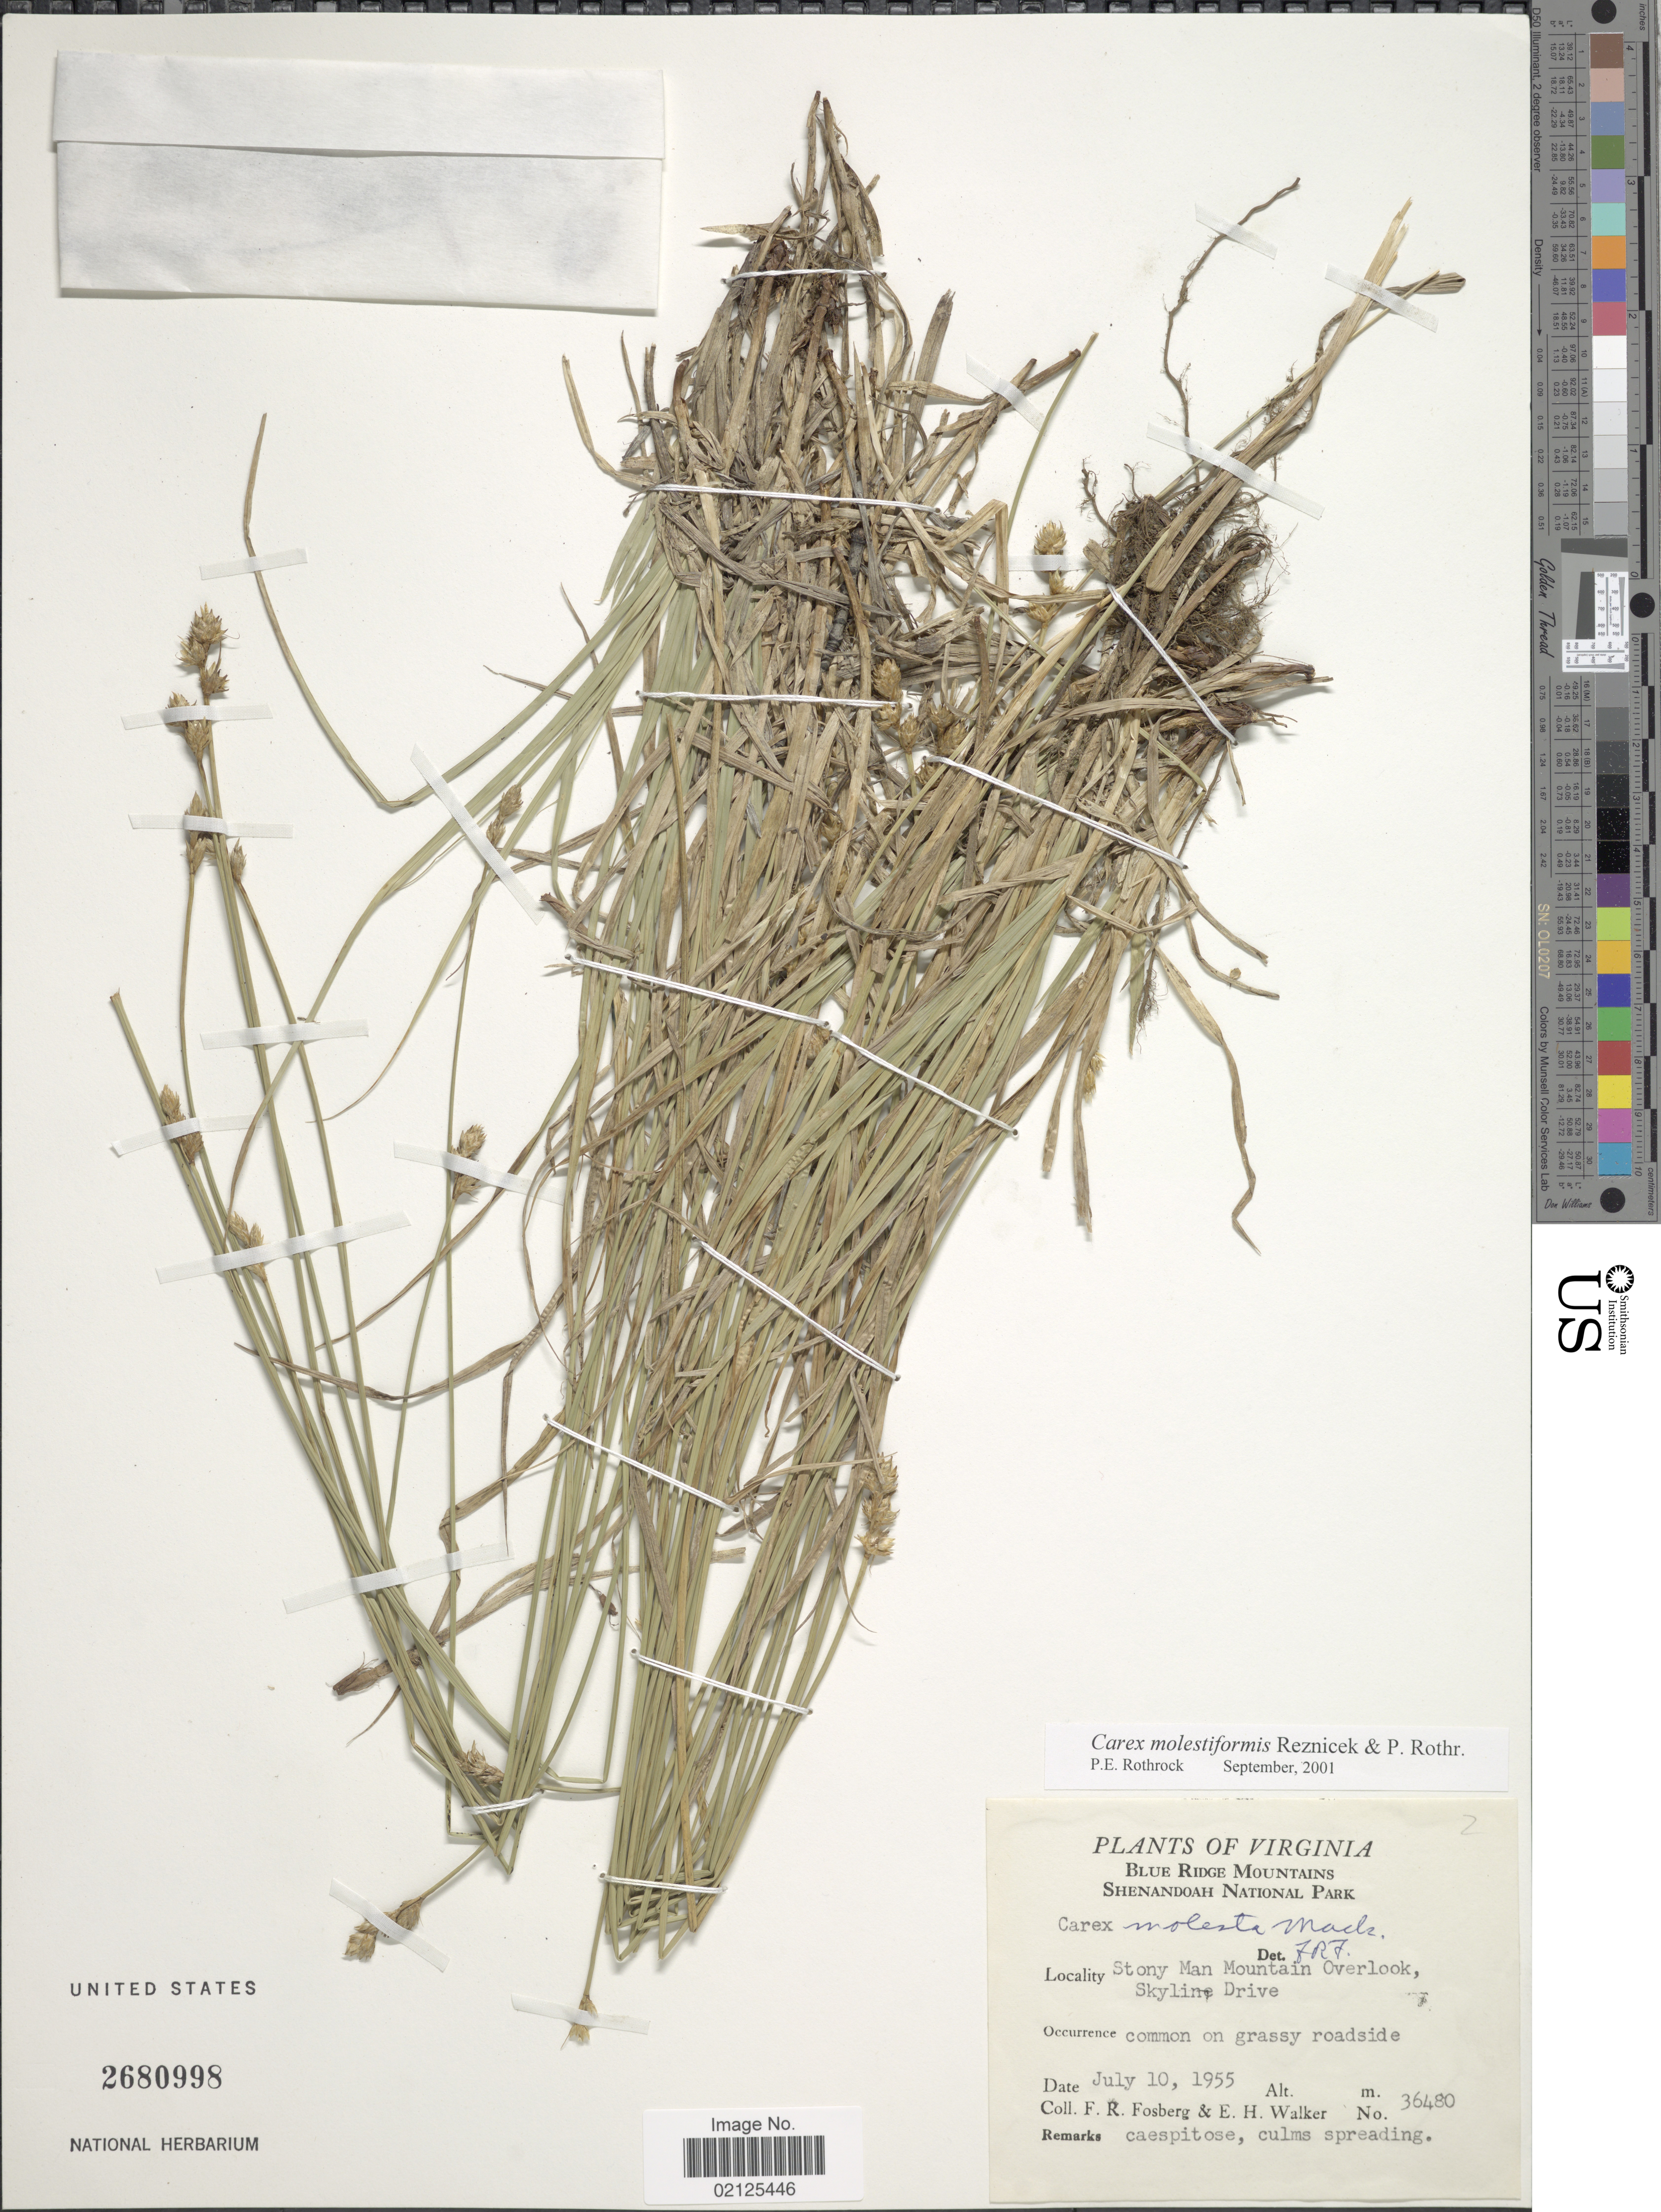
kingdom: Plantae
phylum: Tracheophyta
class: Liliopsida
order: Poales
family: Cyperaceae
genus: Carex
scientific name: Carex molestiformis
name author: Reznicek & P. Rothr.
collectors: F. R. Fosberg & E. H. Walker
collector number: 36480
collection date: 1955-07-10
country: United States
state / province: Virginia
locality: Blue Ridge Mountains, Shenandoah National Park, Stony Man Mountain Overlook, Skyline Drive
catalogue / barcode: US 2680998